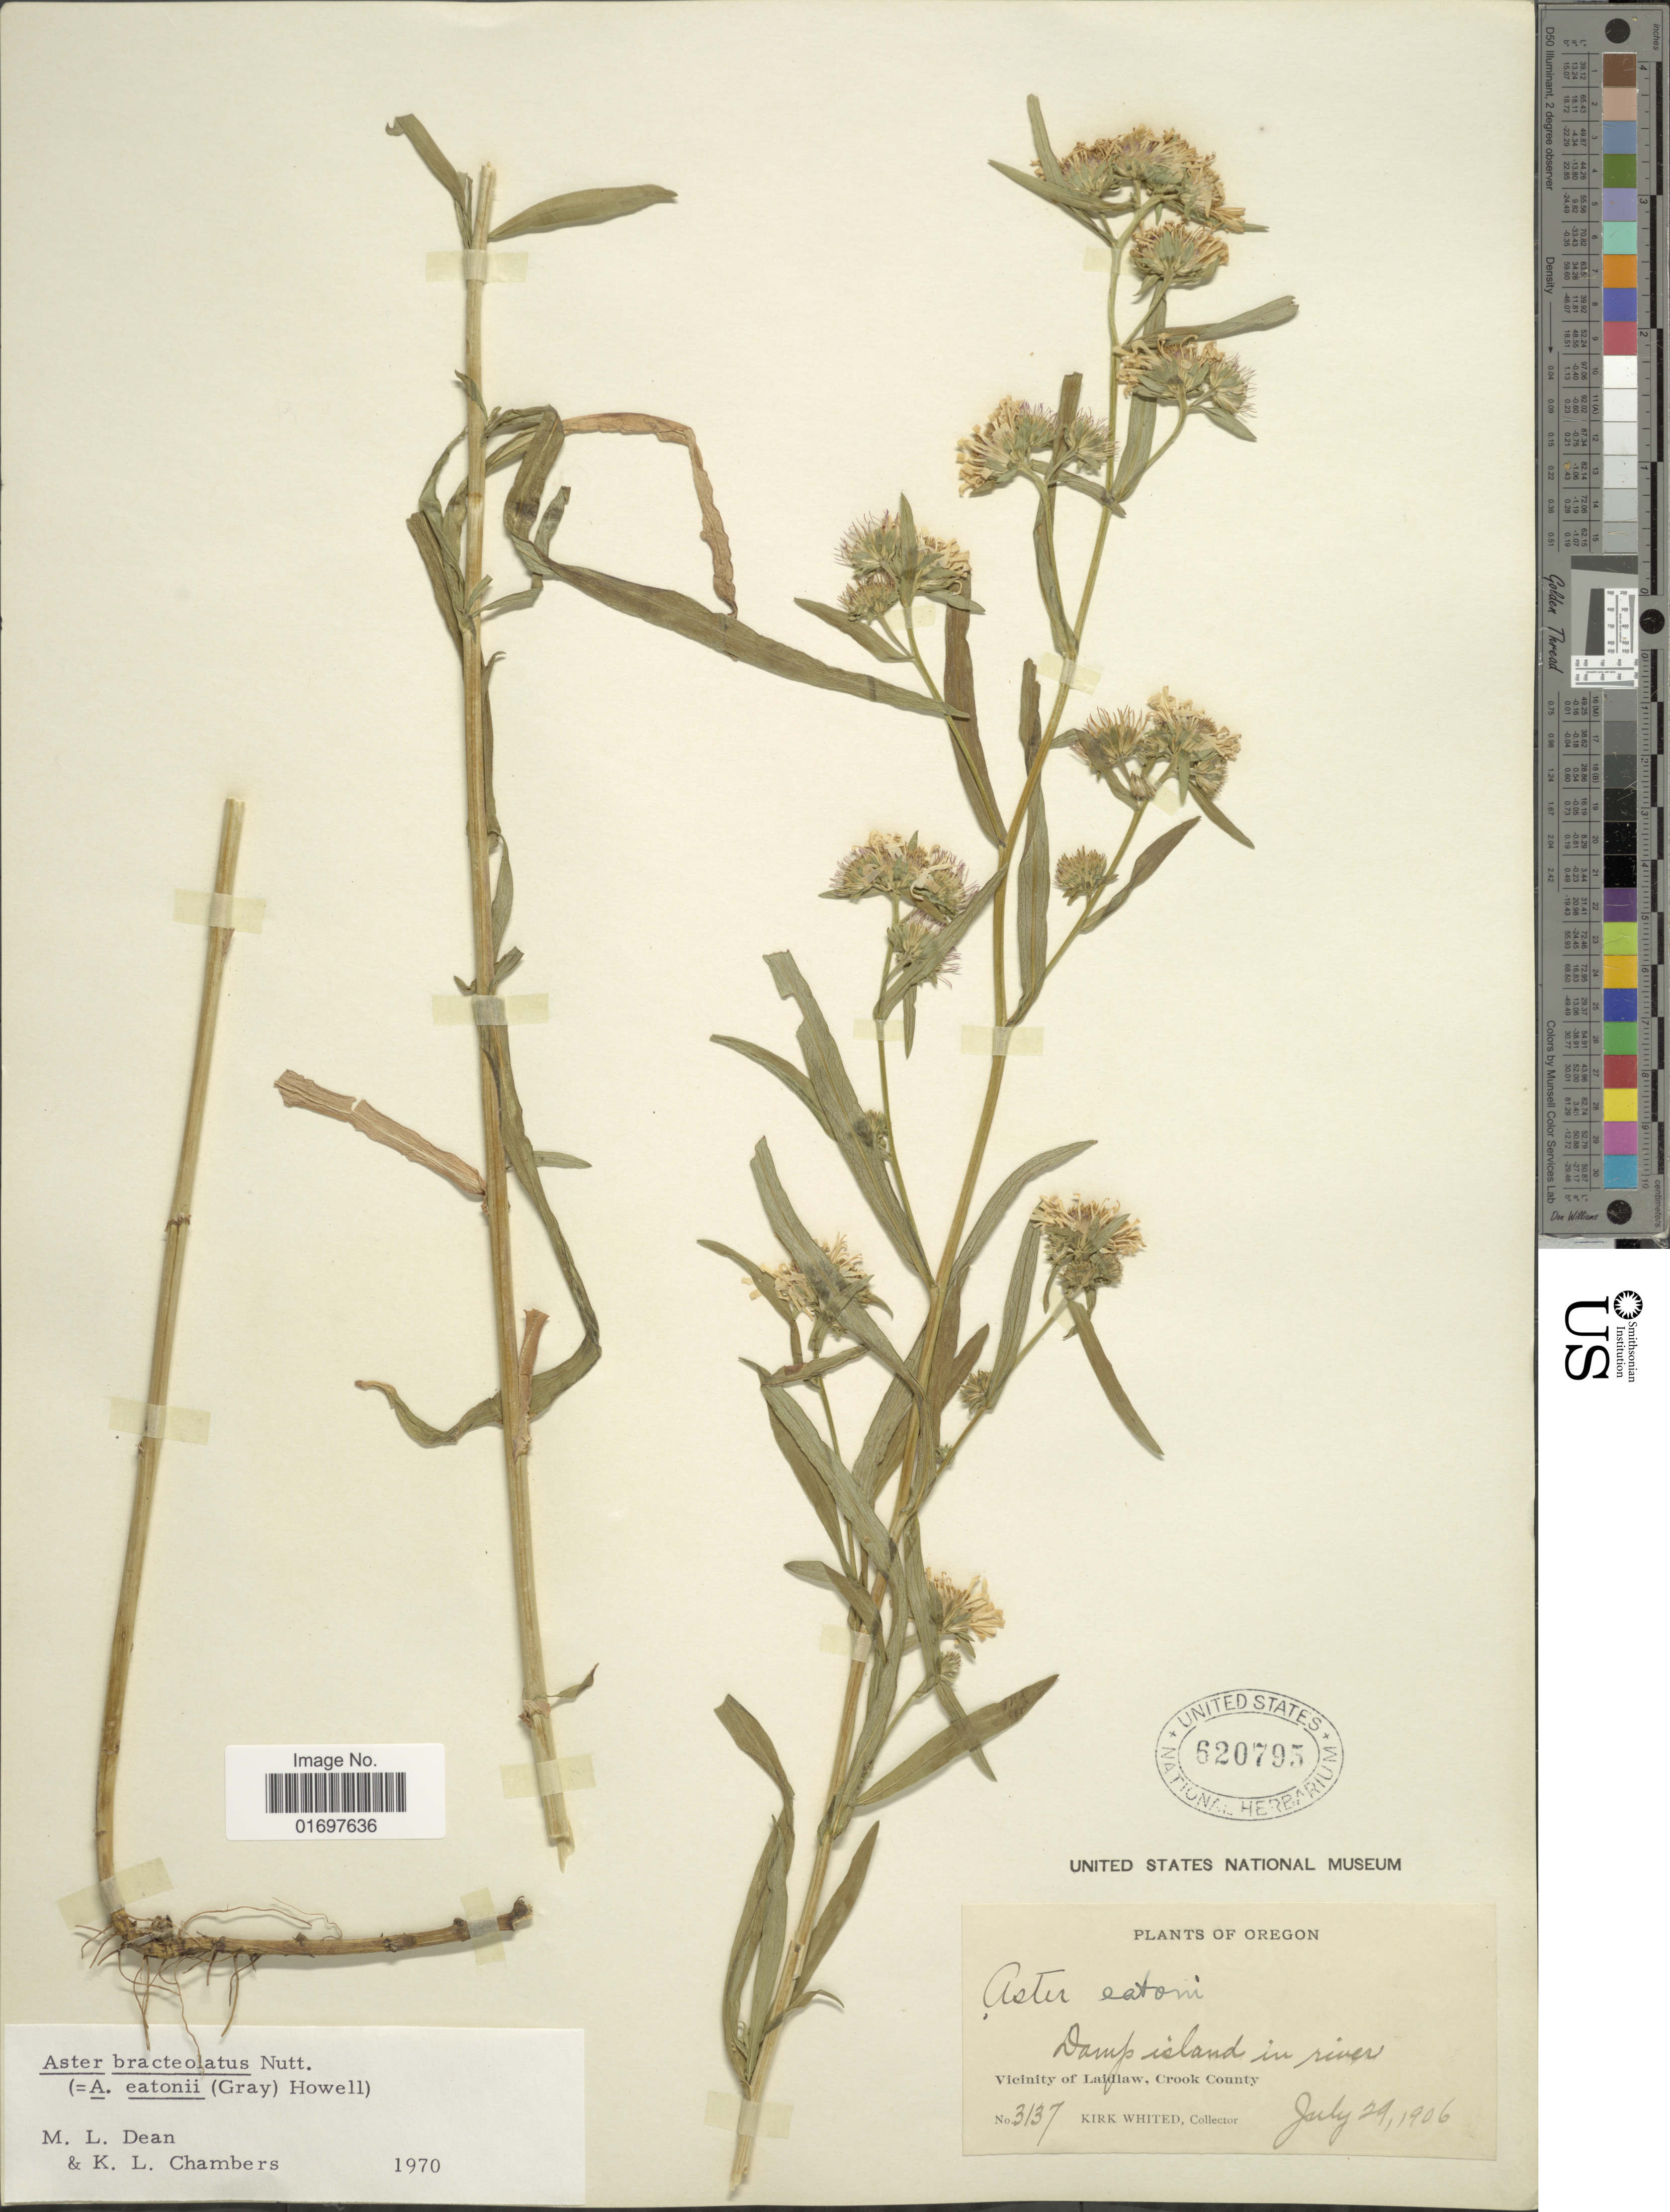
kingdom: Plantae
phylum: Tracheophyta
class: Magnoliopsida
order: Asterales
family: Asteraceae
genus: Symphyotrichum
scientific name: Symphyotrichum bracteolatum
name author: (Nutt.) G.L. Nesom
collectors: K. Whited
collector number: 3137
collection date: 1906-07-29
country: United States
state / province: Oregon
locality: Oregon. Vicinity of Laidlaw, Crook County.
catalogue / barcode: US 620795